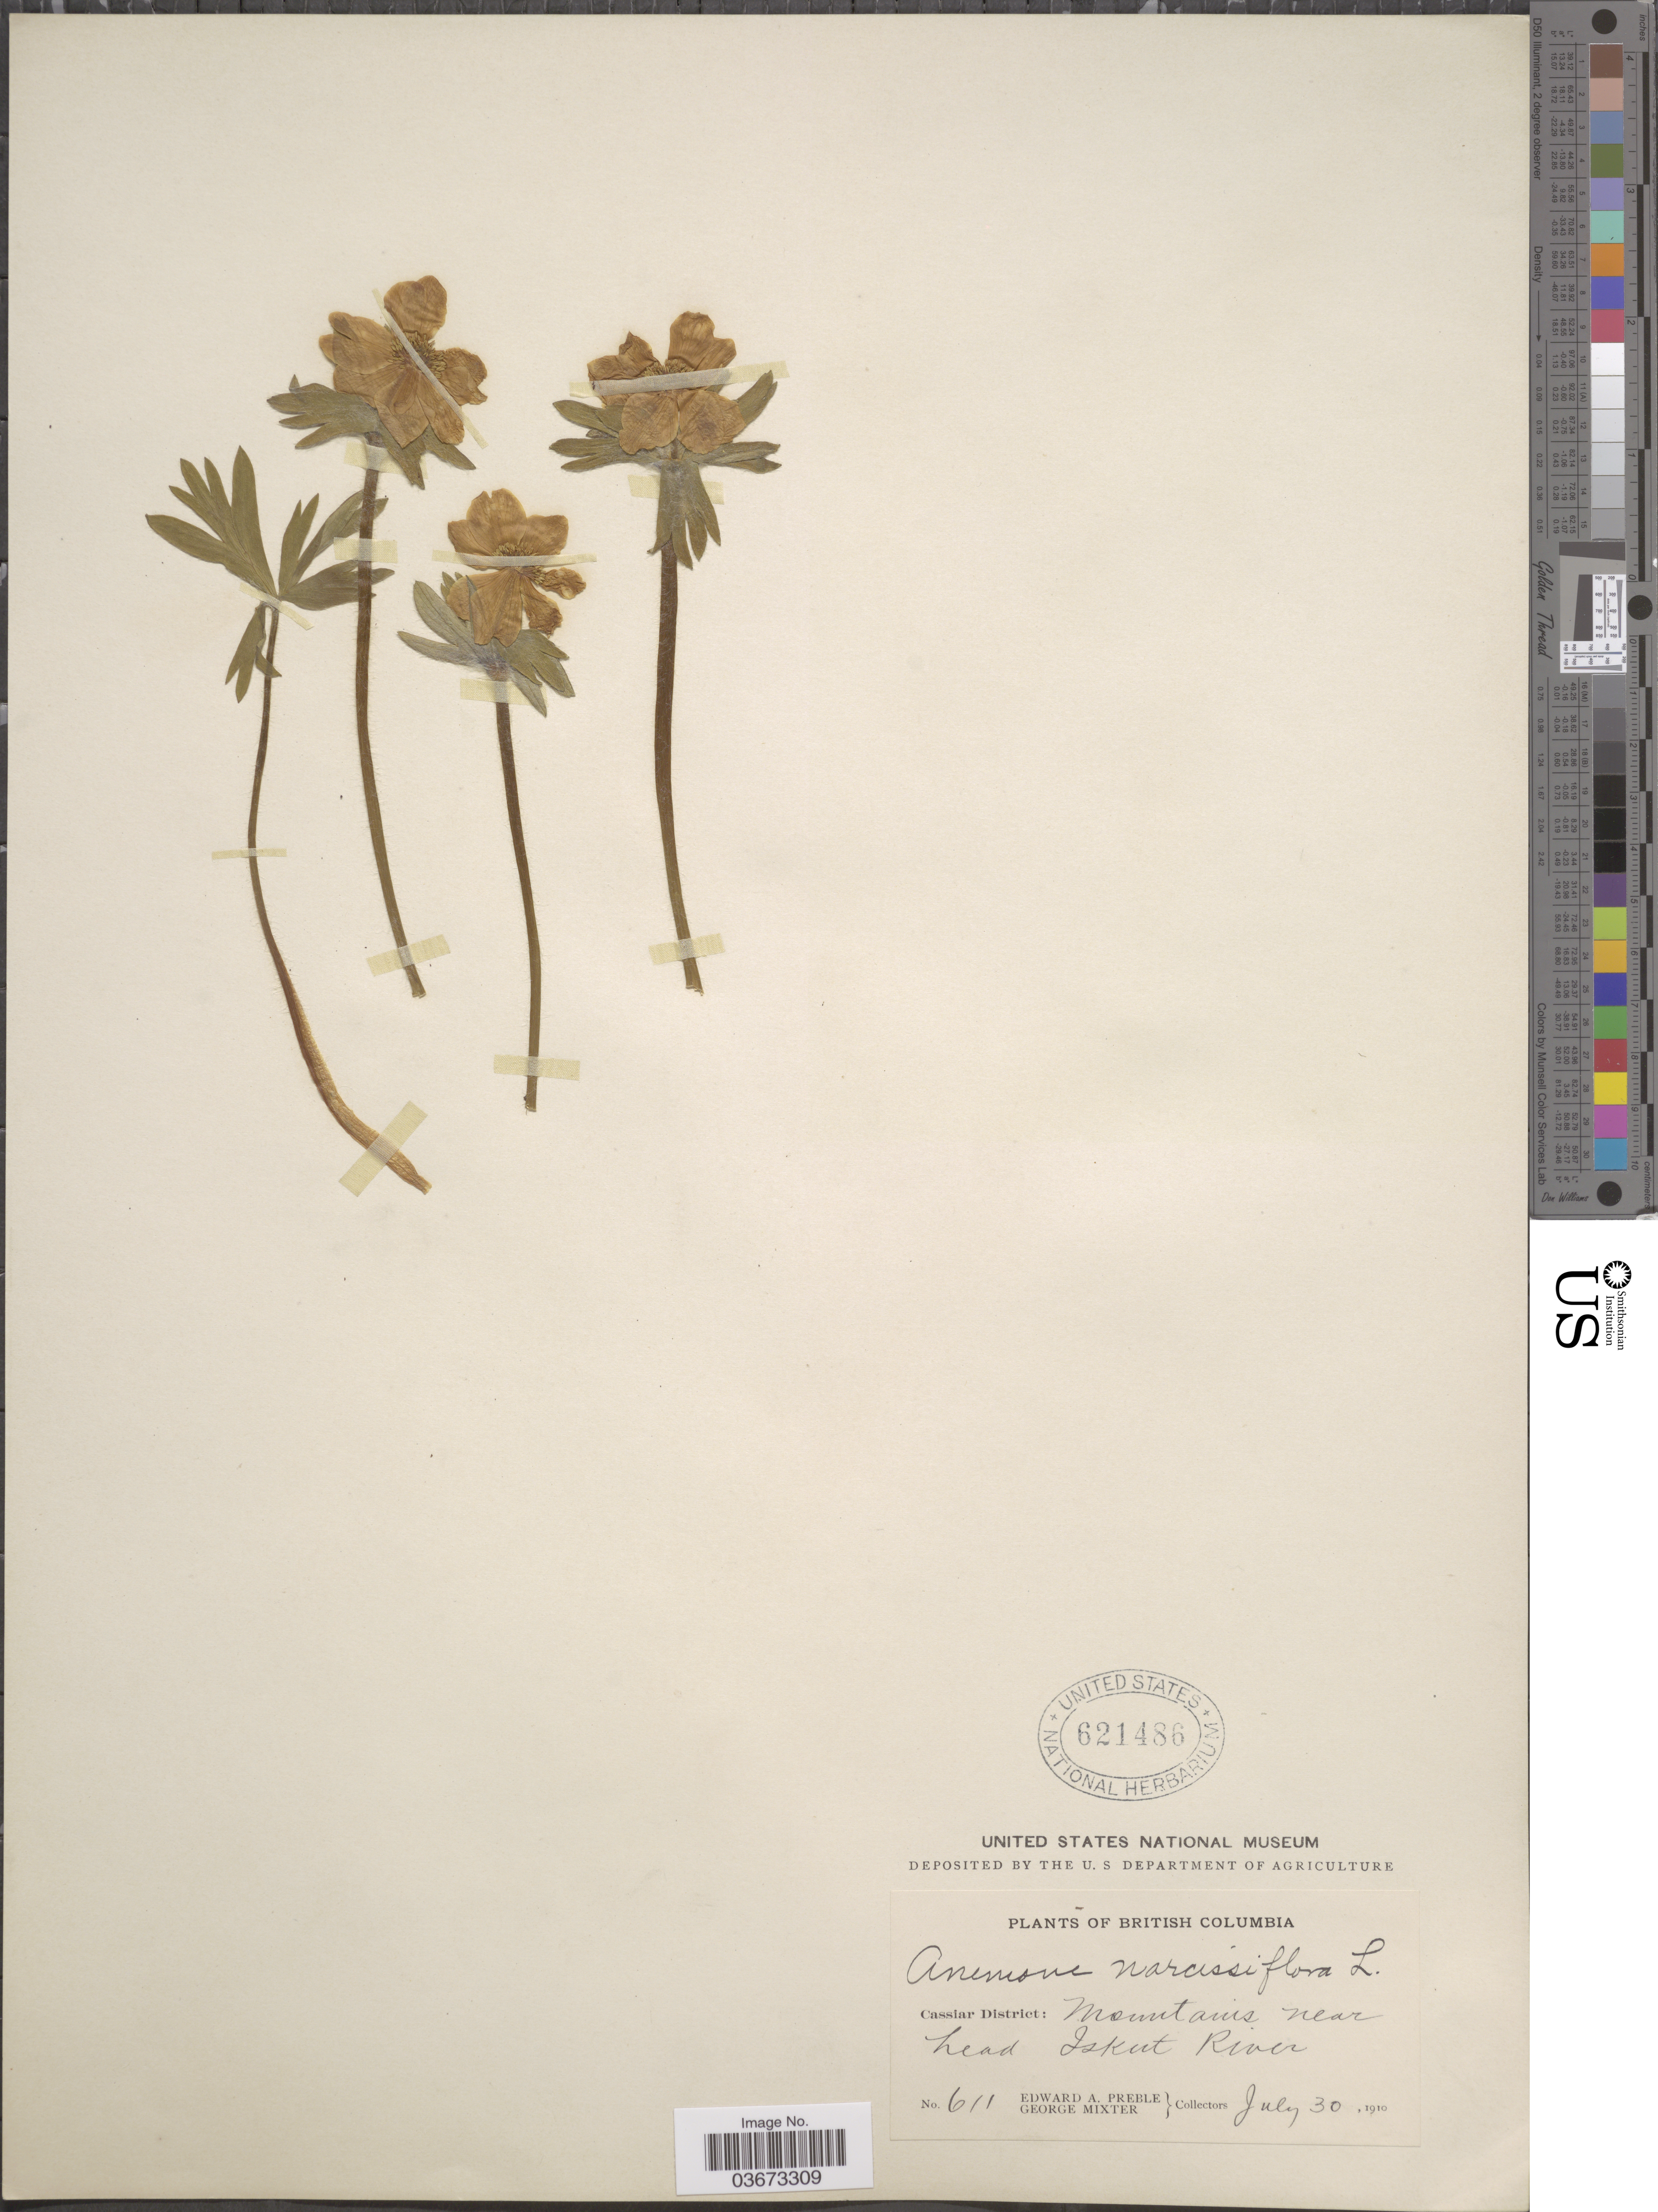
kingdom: Plantae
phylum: Tracheophyta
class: Magnoliopsida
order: Ranunculales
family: Ranunculaceae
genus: Anemone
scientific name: Anemone zephyra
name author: A. Nelson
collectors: E. Preble & G. Mixter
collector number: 611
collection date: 1910-07-30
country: Canada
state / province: British Columbia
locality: Cassiar District: Mountains near head Iskut River.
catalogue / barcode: US 621486